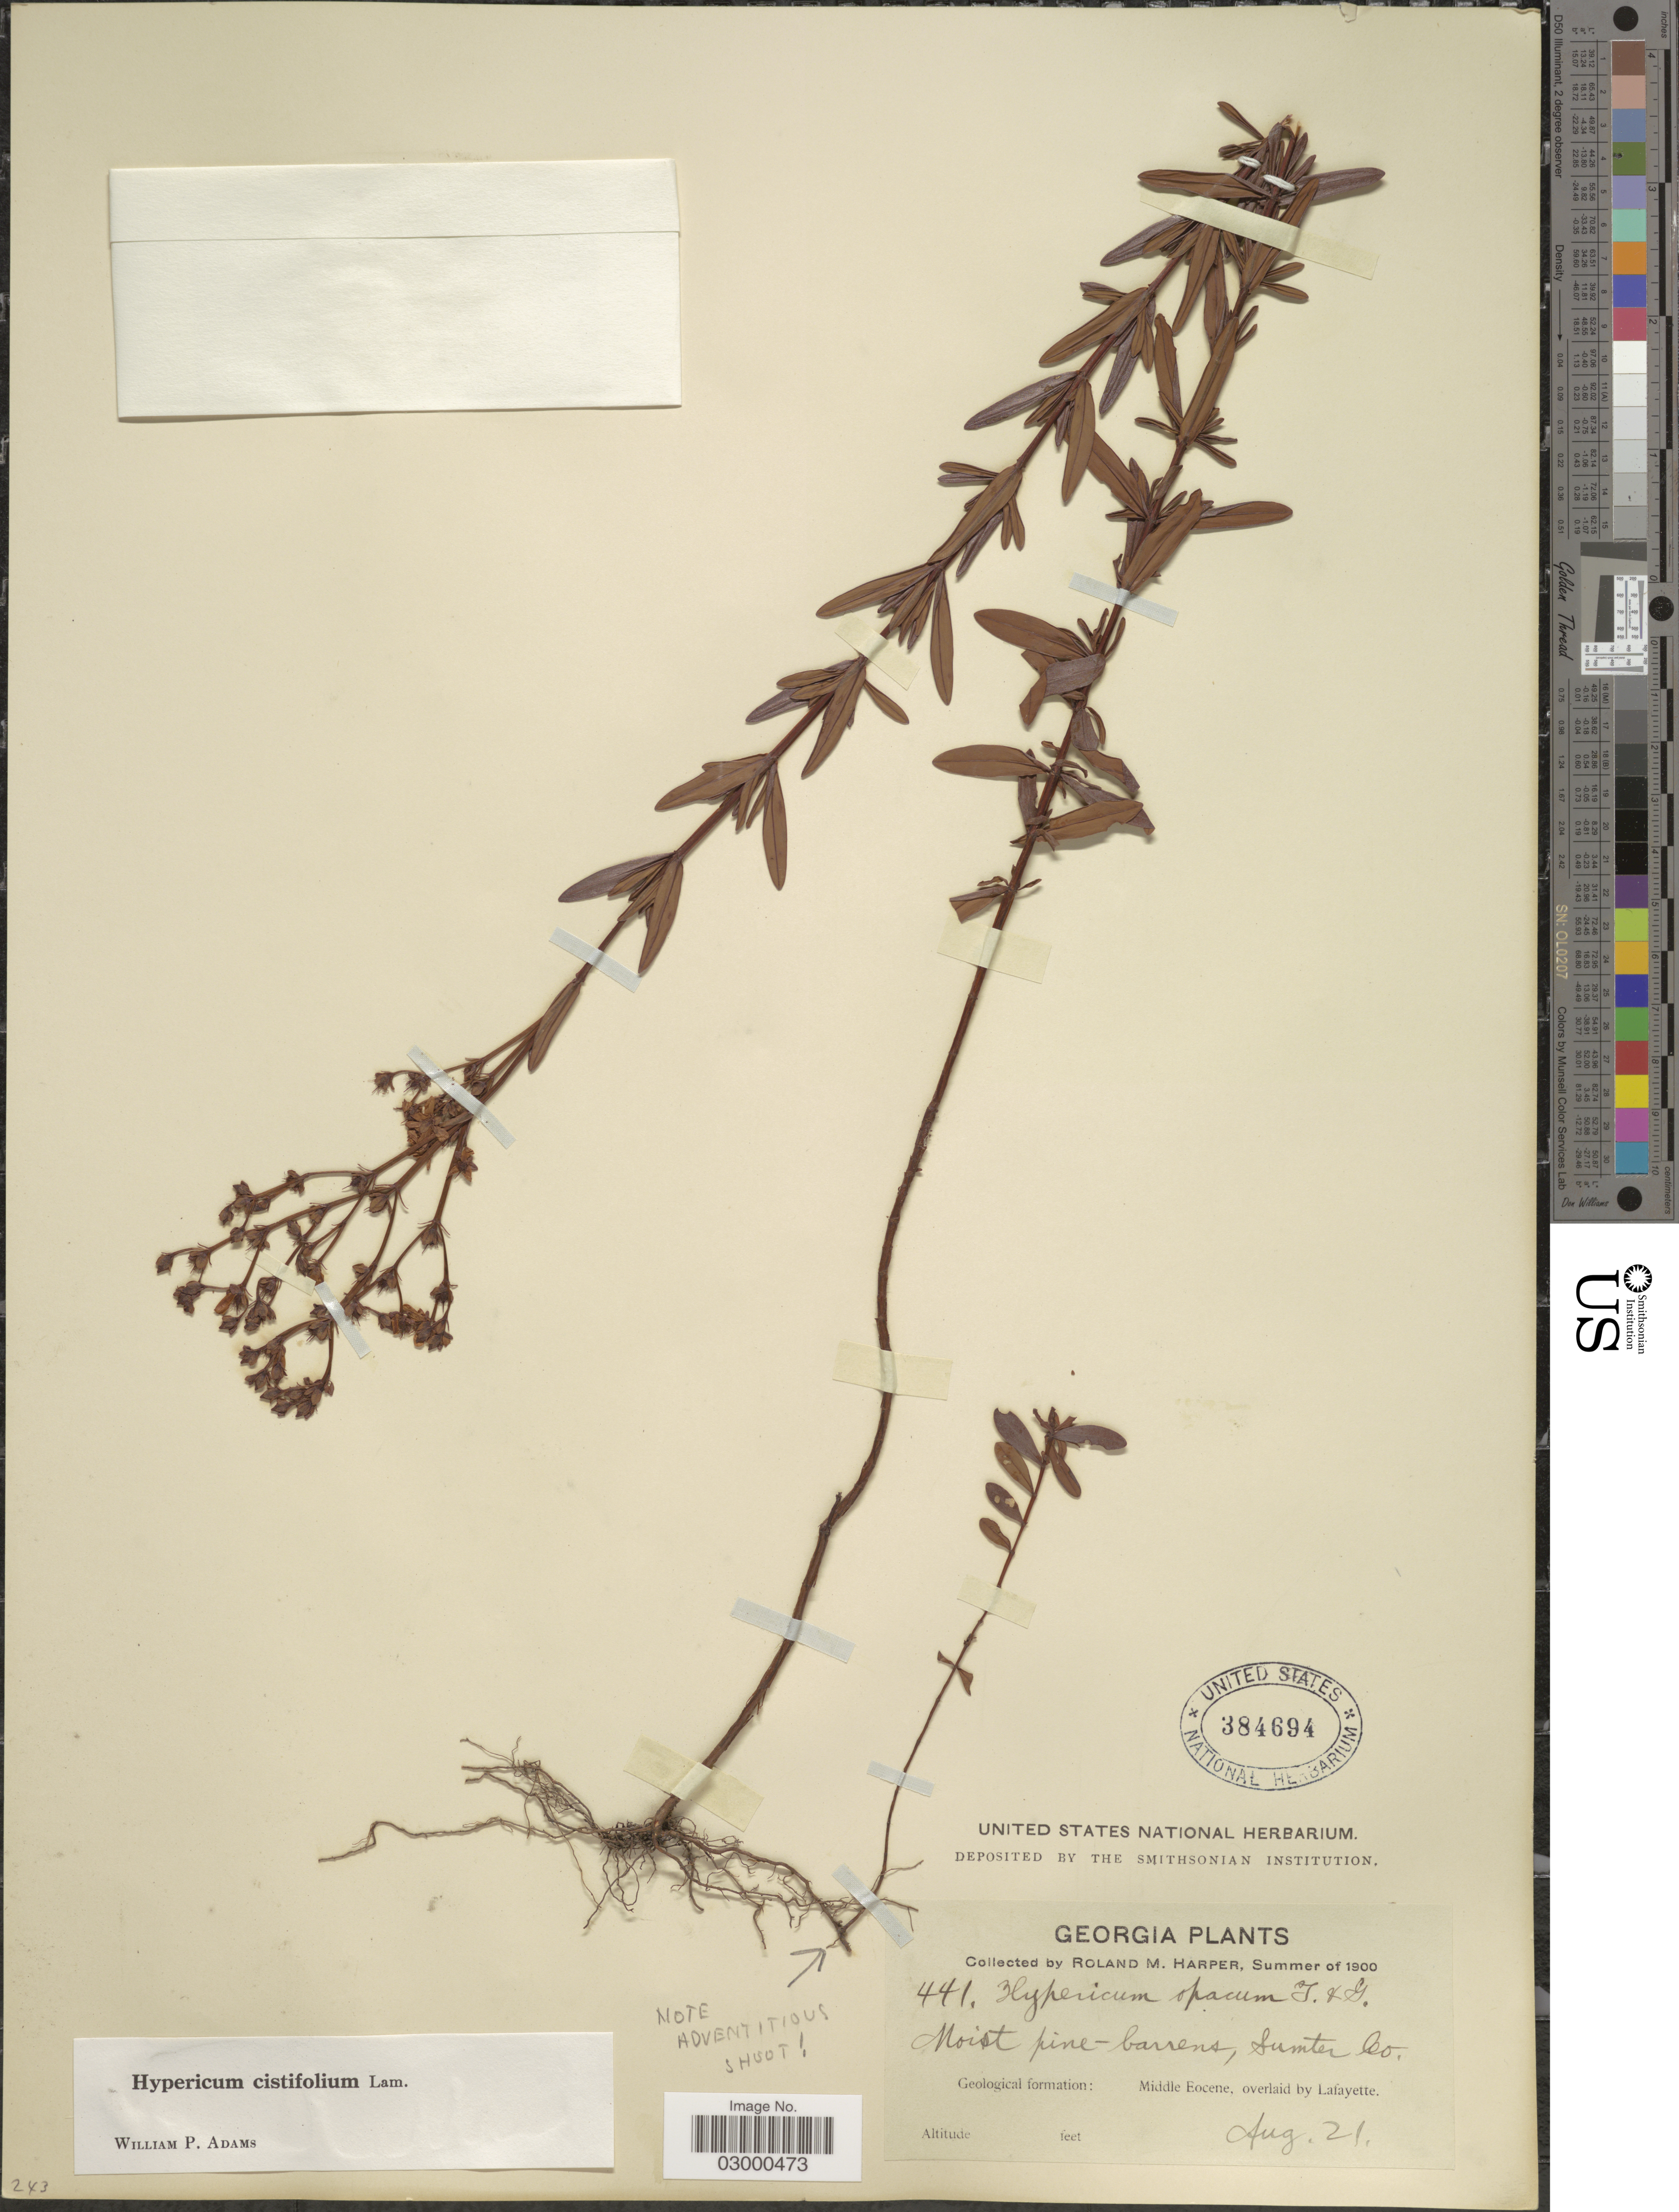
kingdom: Plantae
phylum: Tracheophyta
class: Magnoliopsida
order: Malpighiales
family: Hypericaceae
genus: Hypericum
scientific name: Hypericum cistifolium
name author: Lam.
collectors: R. M. Harper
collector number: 441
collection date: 1900-08-21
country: United States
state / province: Georgia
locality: Sumter Co.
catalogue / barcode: US 384694